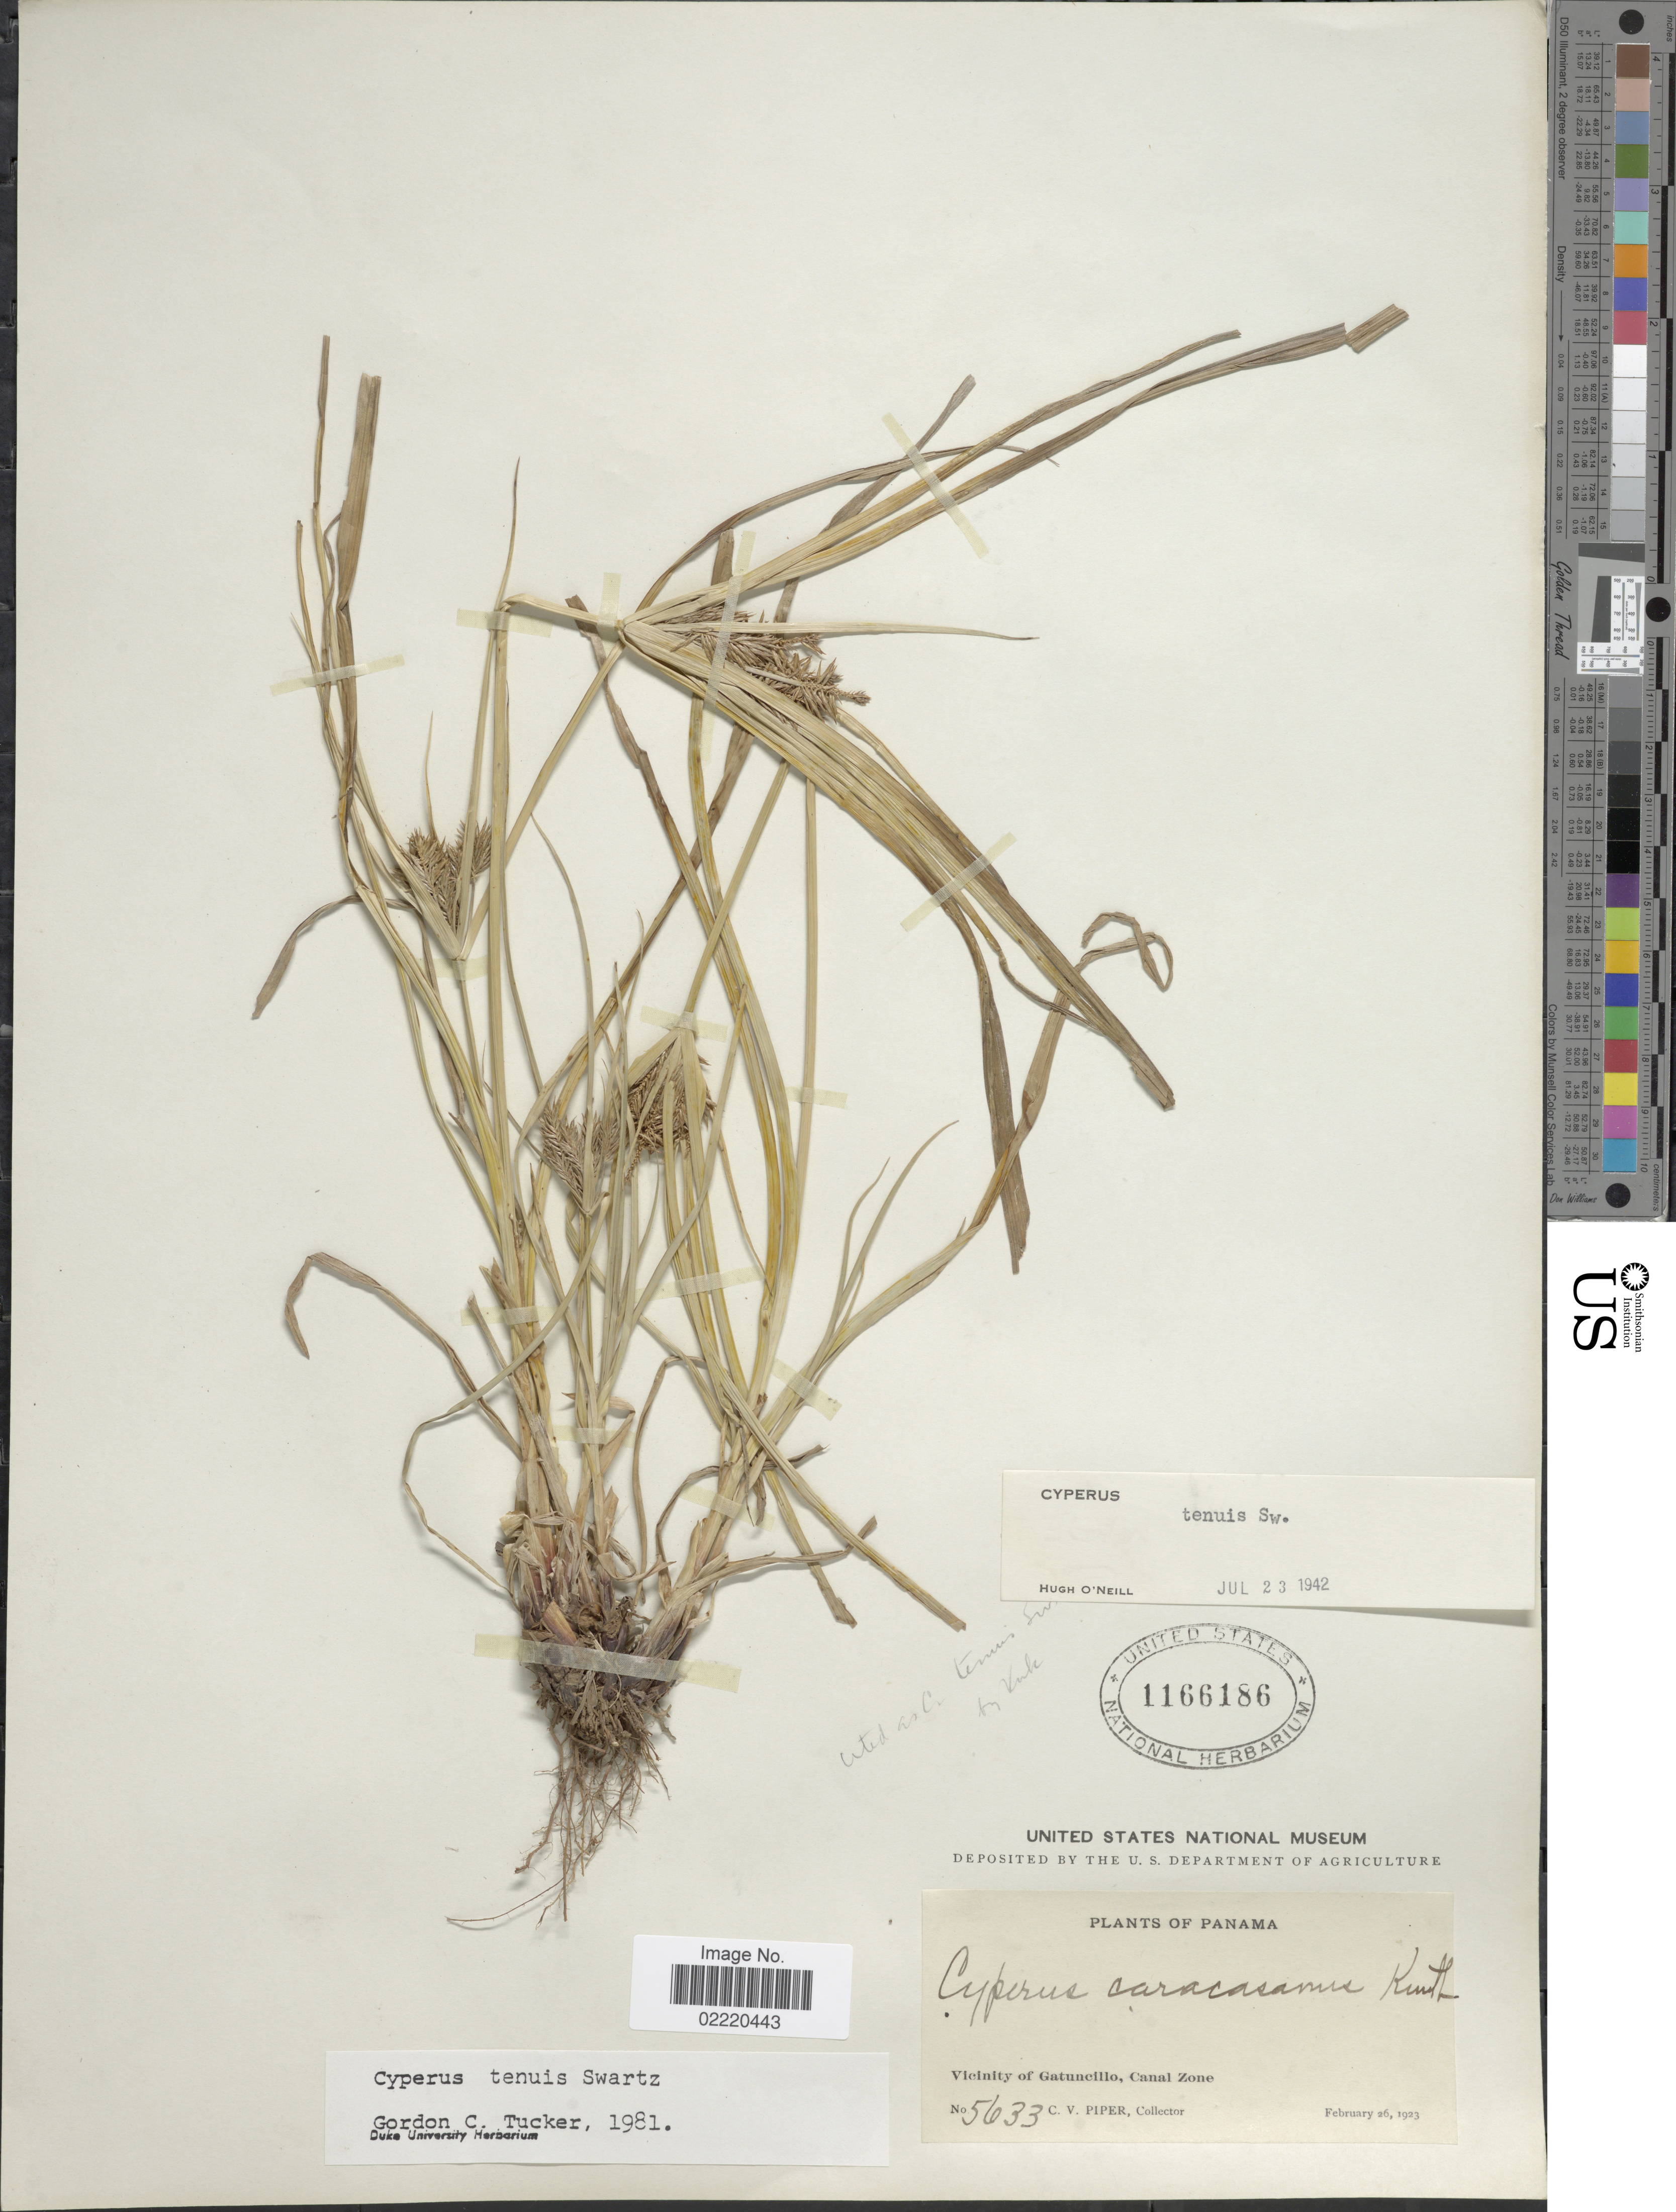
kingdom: Plantae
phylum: Tracheophyta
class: Liliopsida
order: Poales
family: Cyperaceae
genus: Cyperus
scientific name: Cyperus tenuis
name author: Sw.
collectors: C. V. Piper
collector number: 5633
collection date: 1923-02-26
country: Panama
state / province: Colón / Panamá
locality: Vicinity of Gatuncillo.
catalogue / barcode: US 1166186